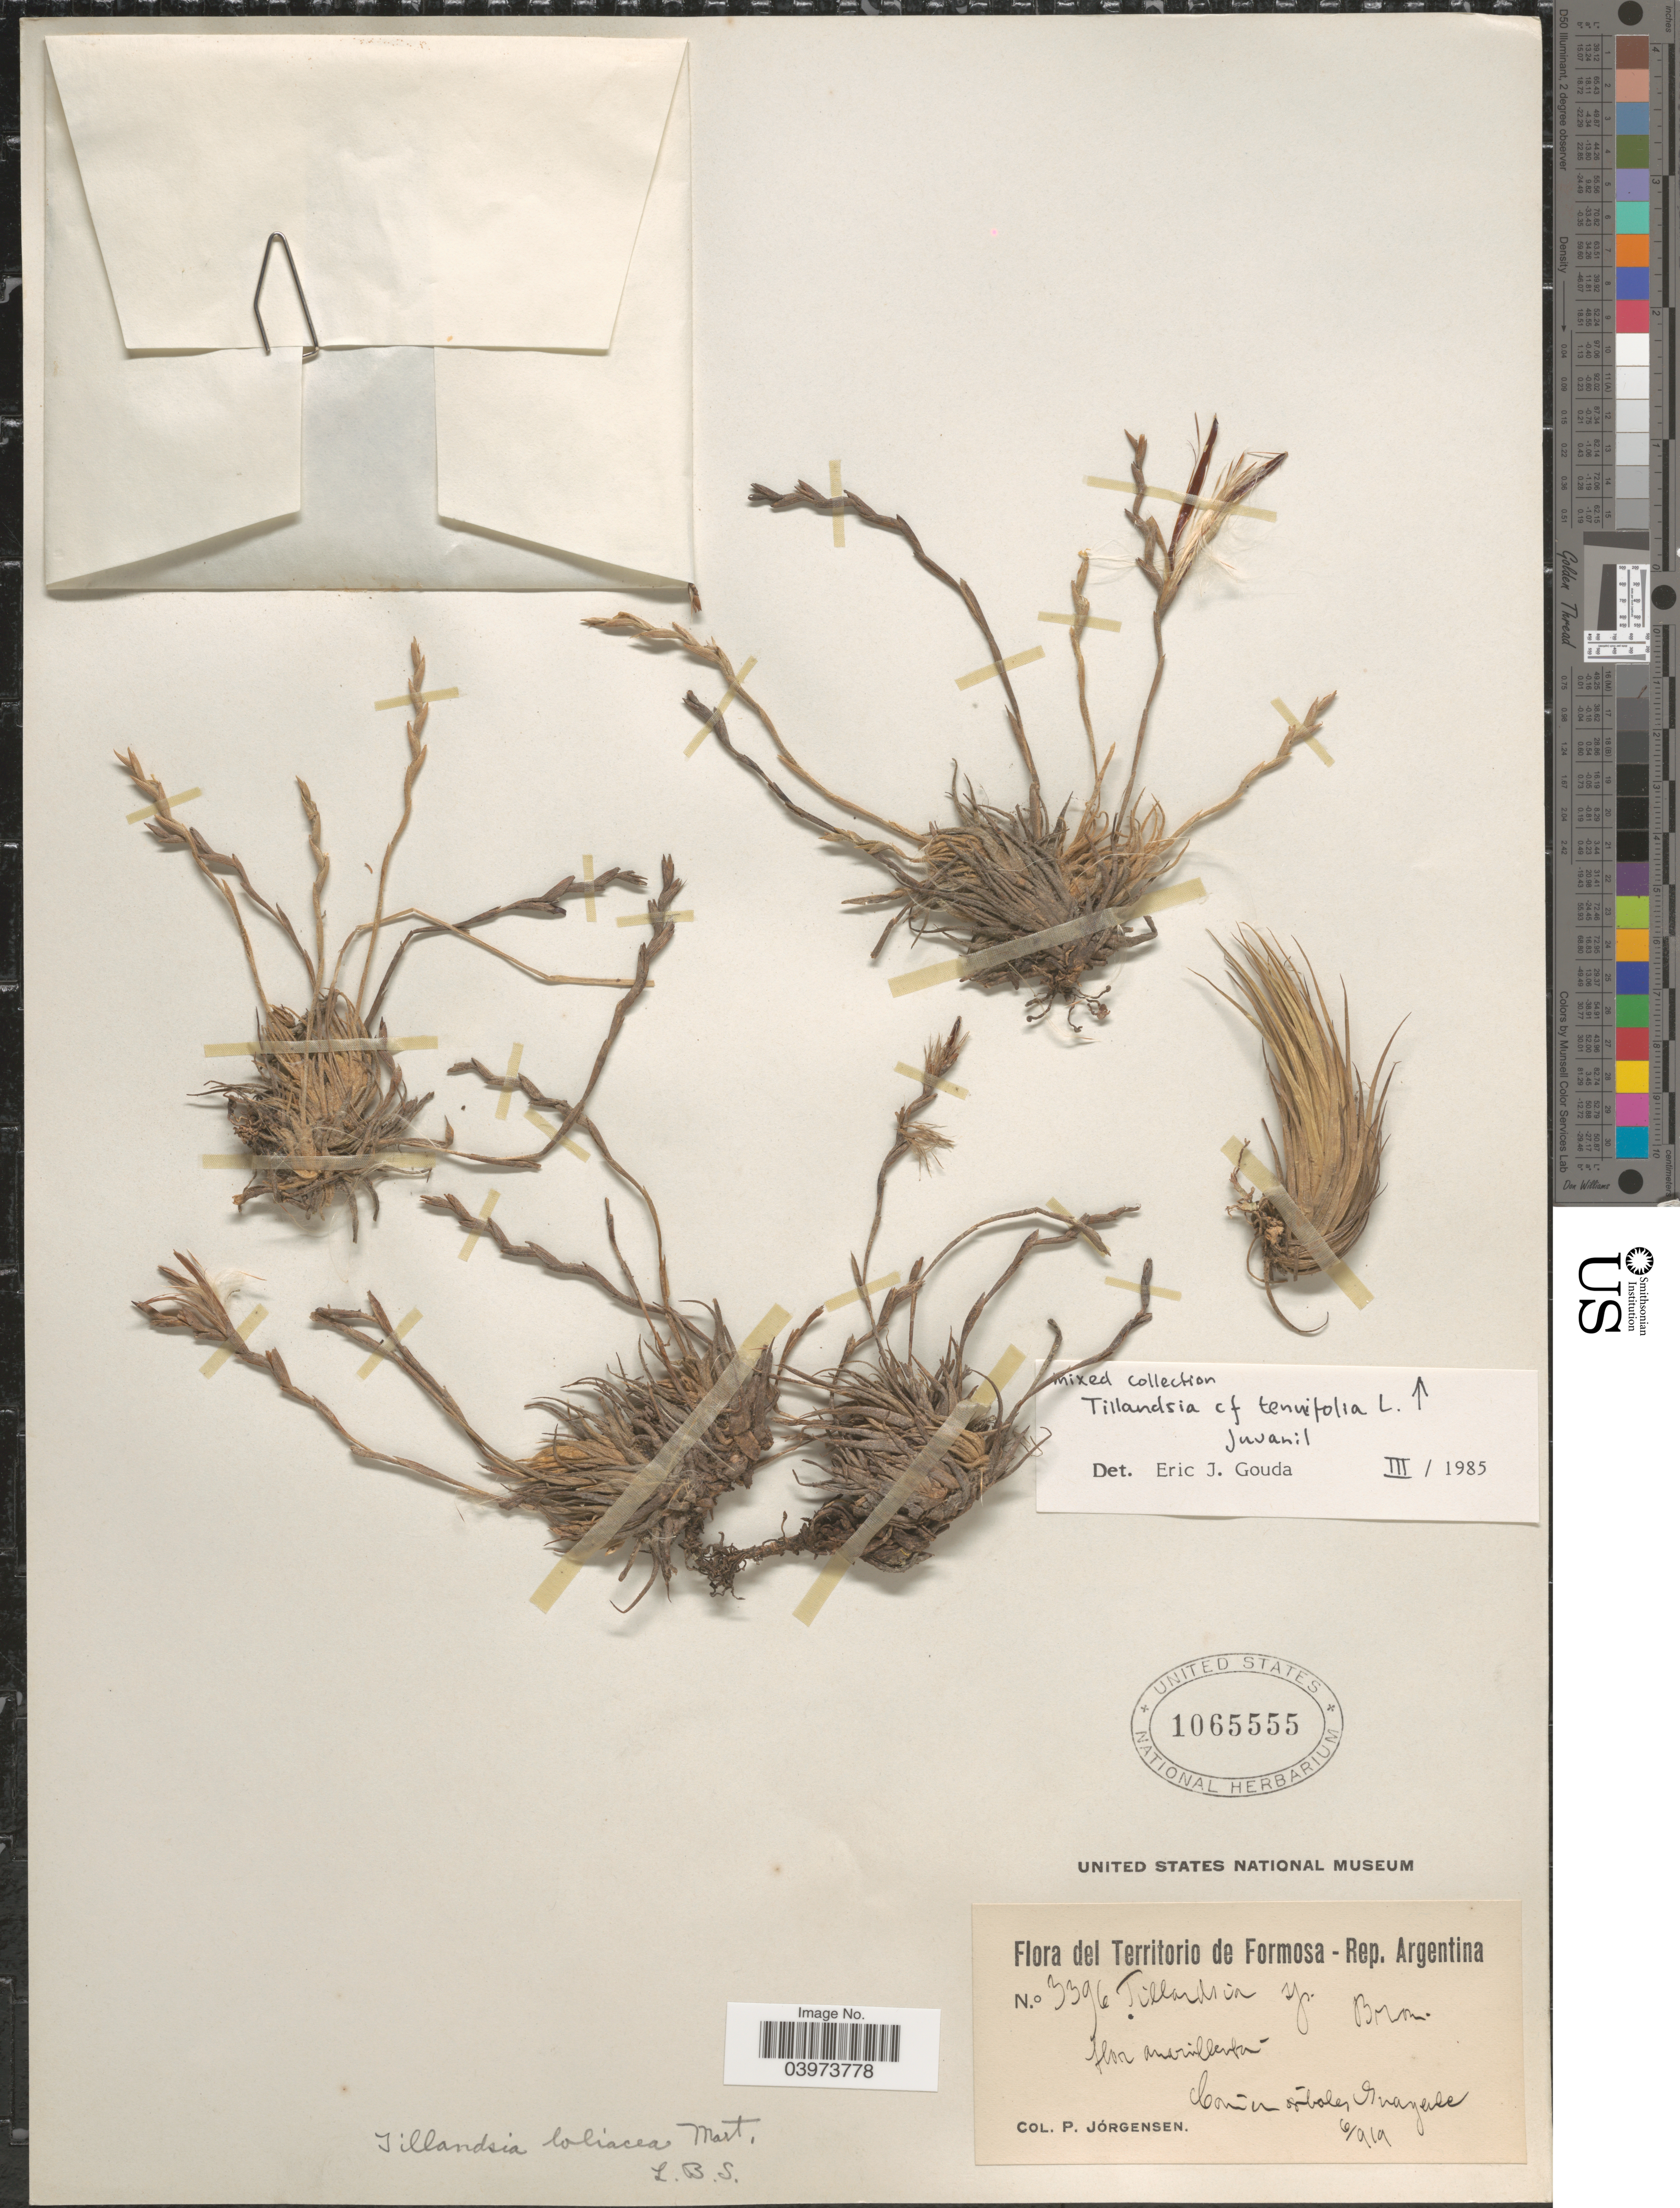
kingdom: Plantae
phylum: Tracheophyta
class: Liliopsida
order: Poales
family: Bromeliaceae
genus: Tillandsia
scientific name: Tillandsia loliacea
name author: Mart. ex Schult. f.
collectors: P. Jörgensen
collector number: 3396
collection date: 1919-06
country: Argentina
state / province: Formosa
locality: Territorio de Formosa - Rep. Argentina. Guaycolec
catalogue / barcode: US 1065555